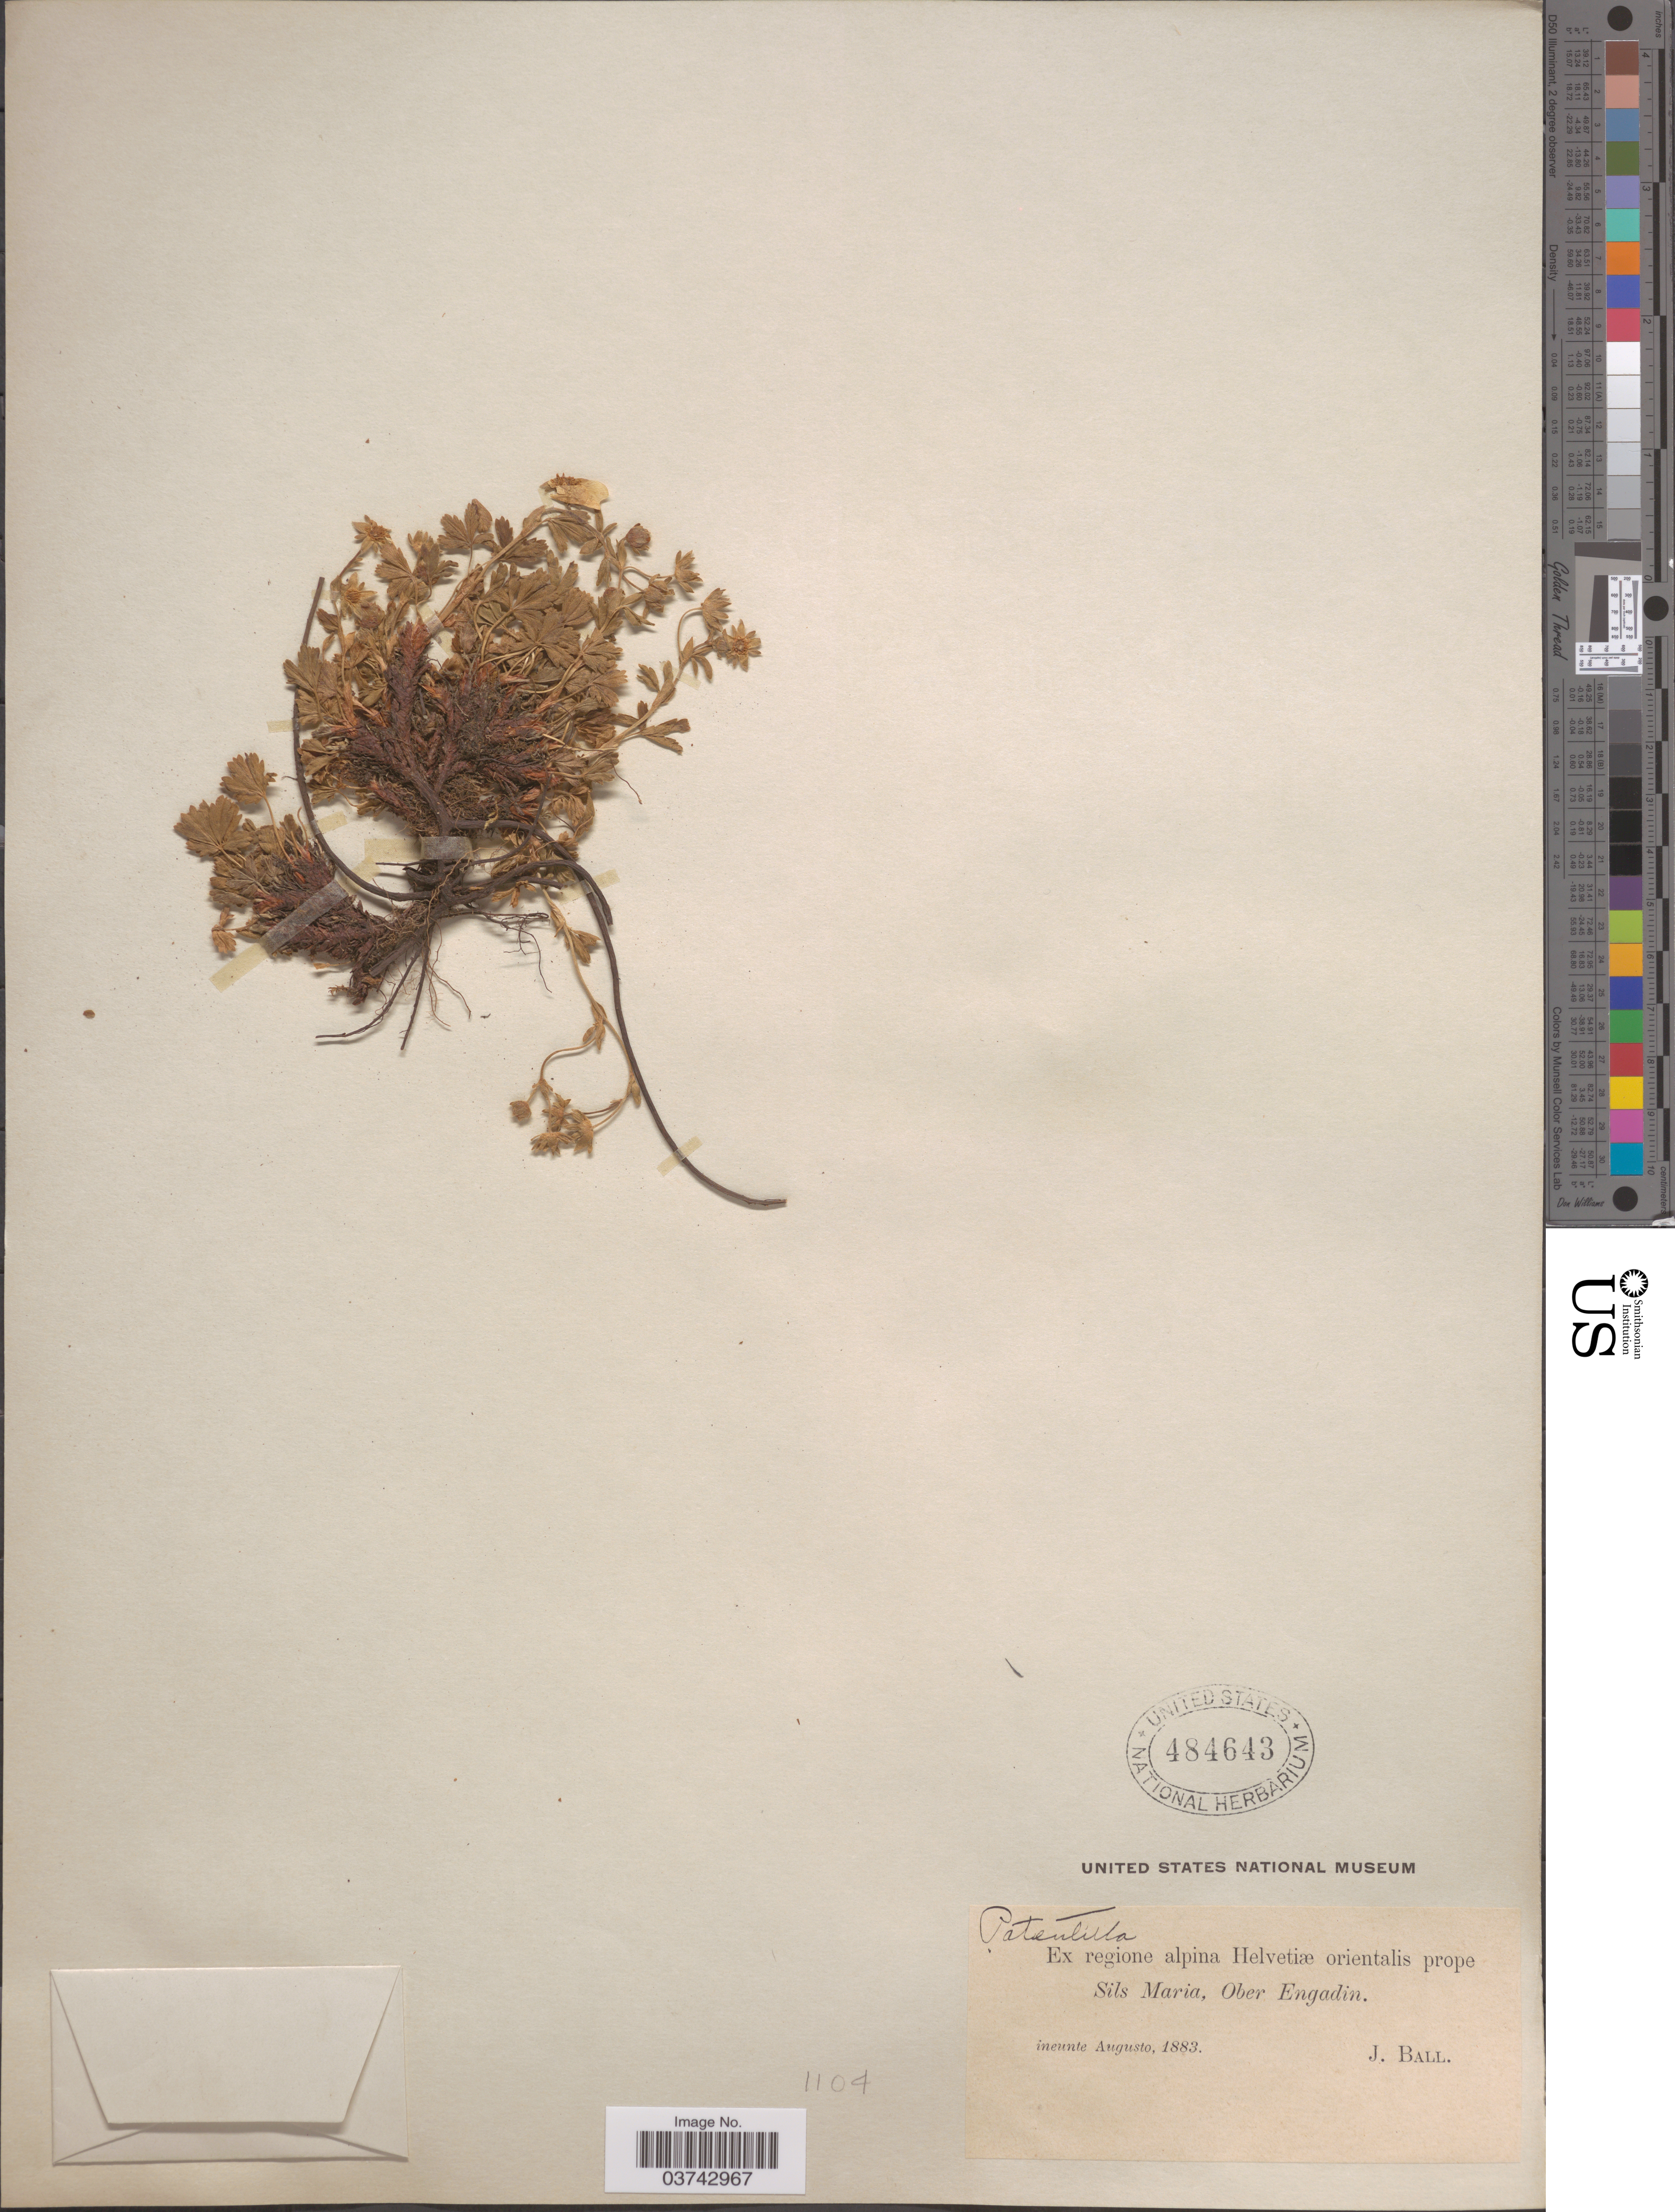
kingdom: Plantae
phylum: Tracheophyta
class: Magnoliopsida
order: Rosales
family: Rosaceae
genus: Potentilla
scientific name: Potentilla sp.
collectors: J. Ball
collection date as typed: Ineunte Augusto, 1883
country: Switzerland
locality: Ex regione alpina Helvetiæ orientalis prope Sils Maria, Ober Engadin.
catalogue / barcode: US 484643